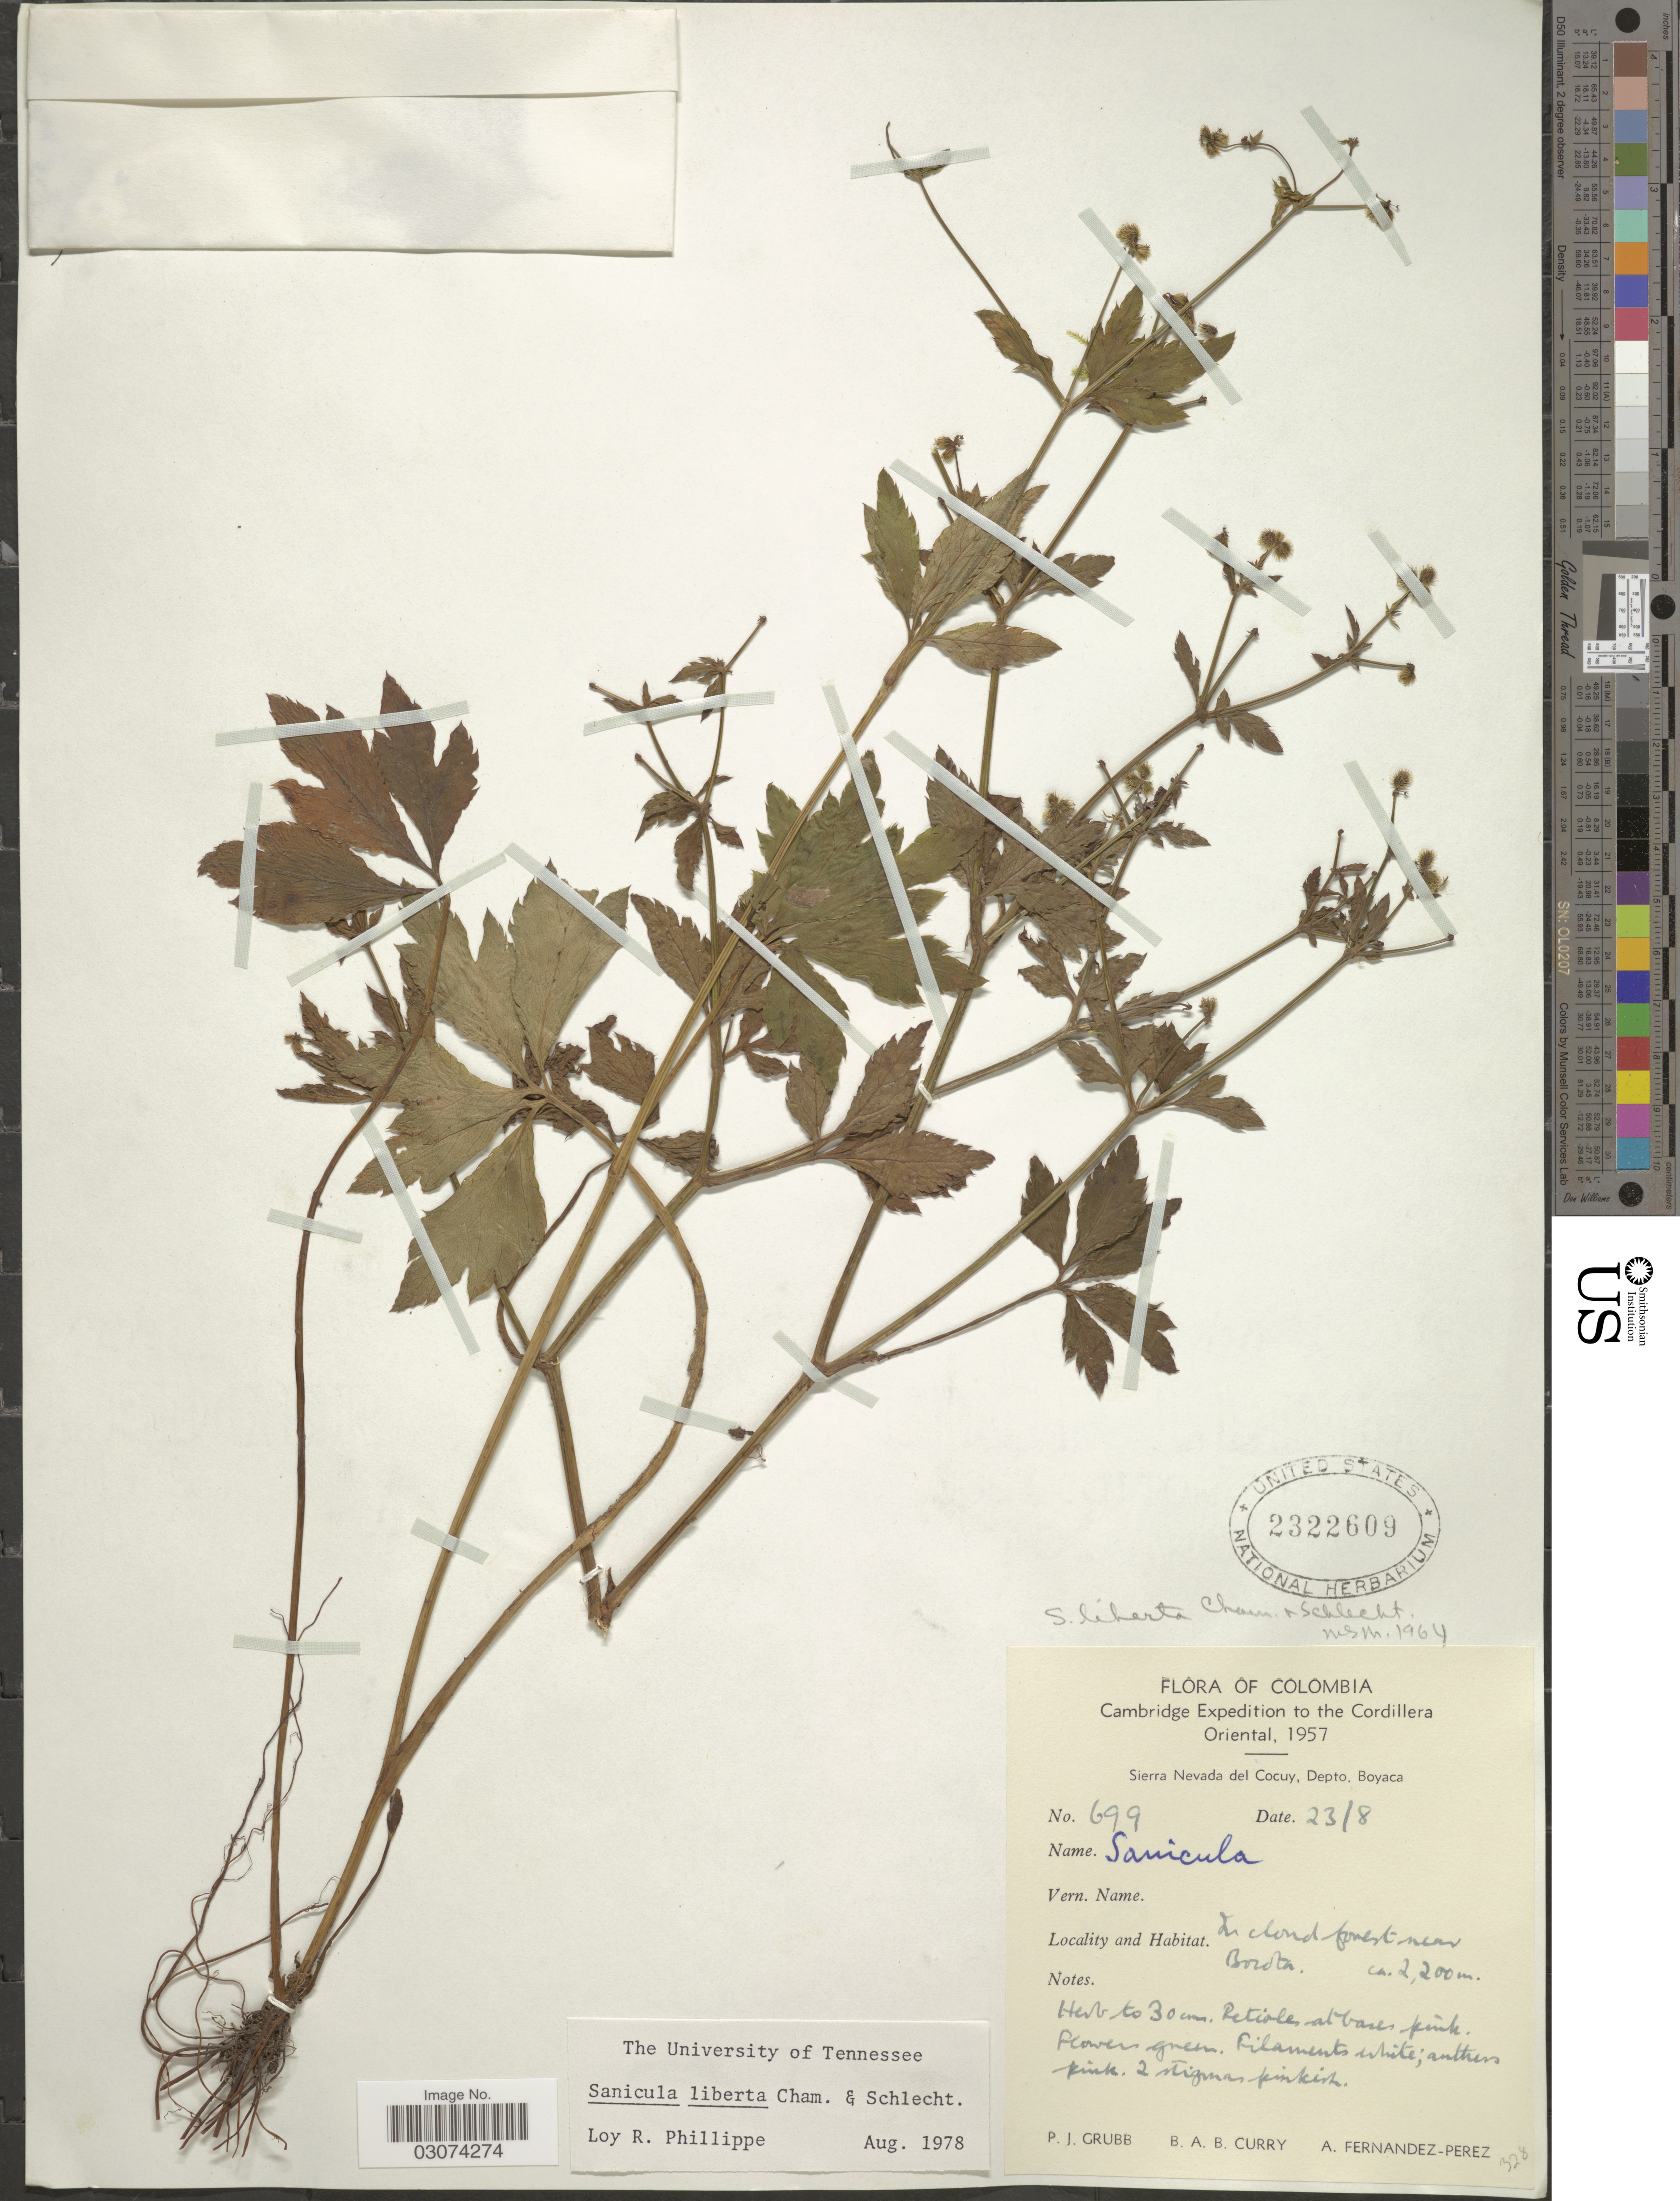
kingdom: Plantae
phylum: Tracheophyta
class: Magnoliopsida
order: Apiales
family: Apiaceae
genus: Sanicula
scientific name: Sanicula liberta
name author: Cham. & Schltdl.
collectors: P. J. Grubb, B. A. B. Curry & A. Fernández-Pérez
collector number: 699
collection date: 1957-08-23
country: Colombia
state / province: Boyacá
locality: The Cordillera Oriental. Sierra Nevada del Cocuy, Depto. Boyaca. In cloud forest near Bocota.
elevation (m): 2200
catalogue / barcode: US 2322609